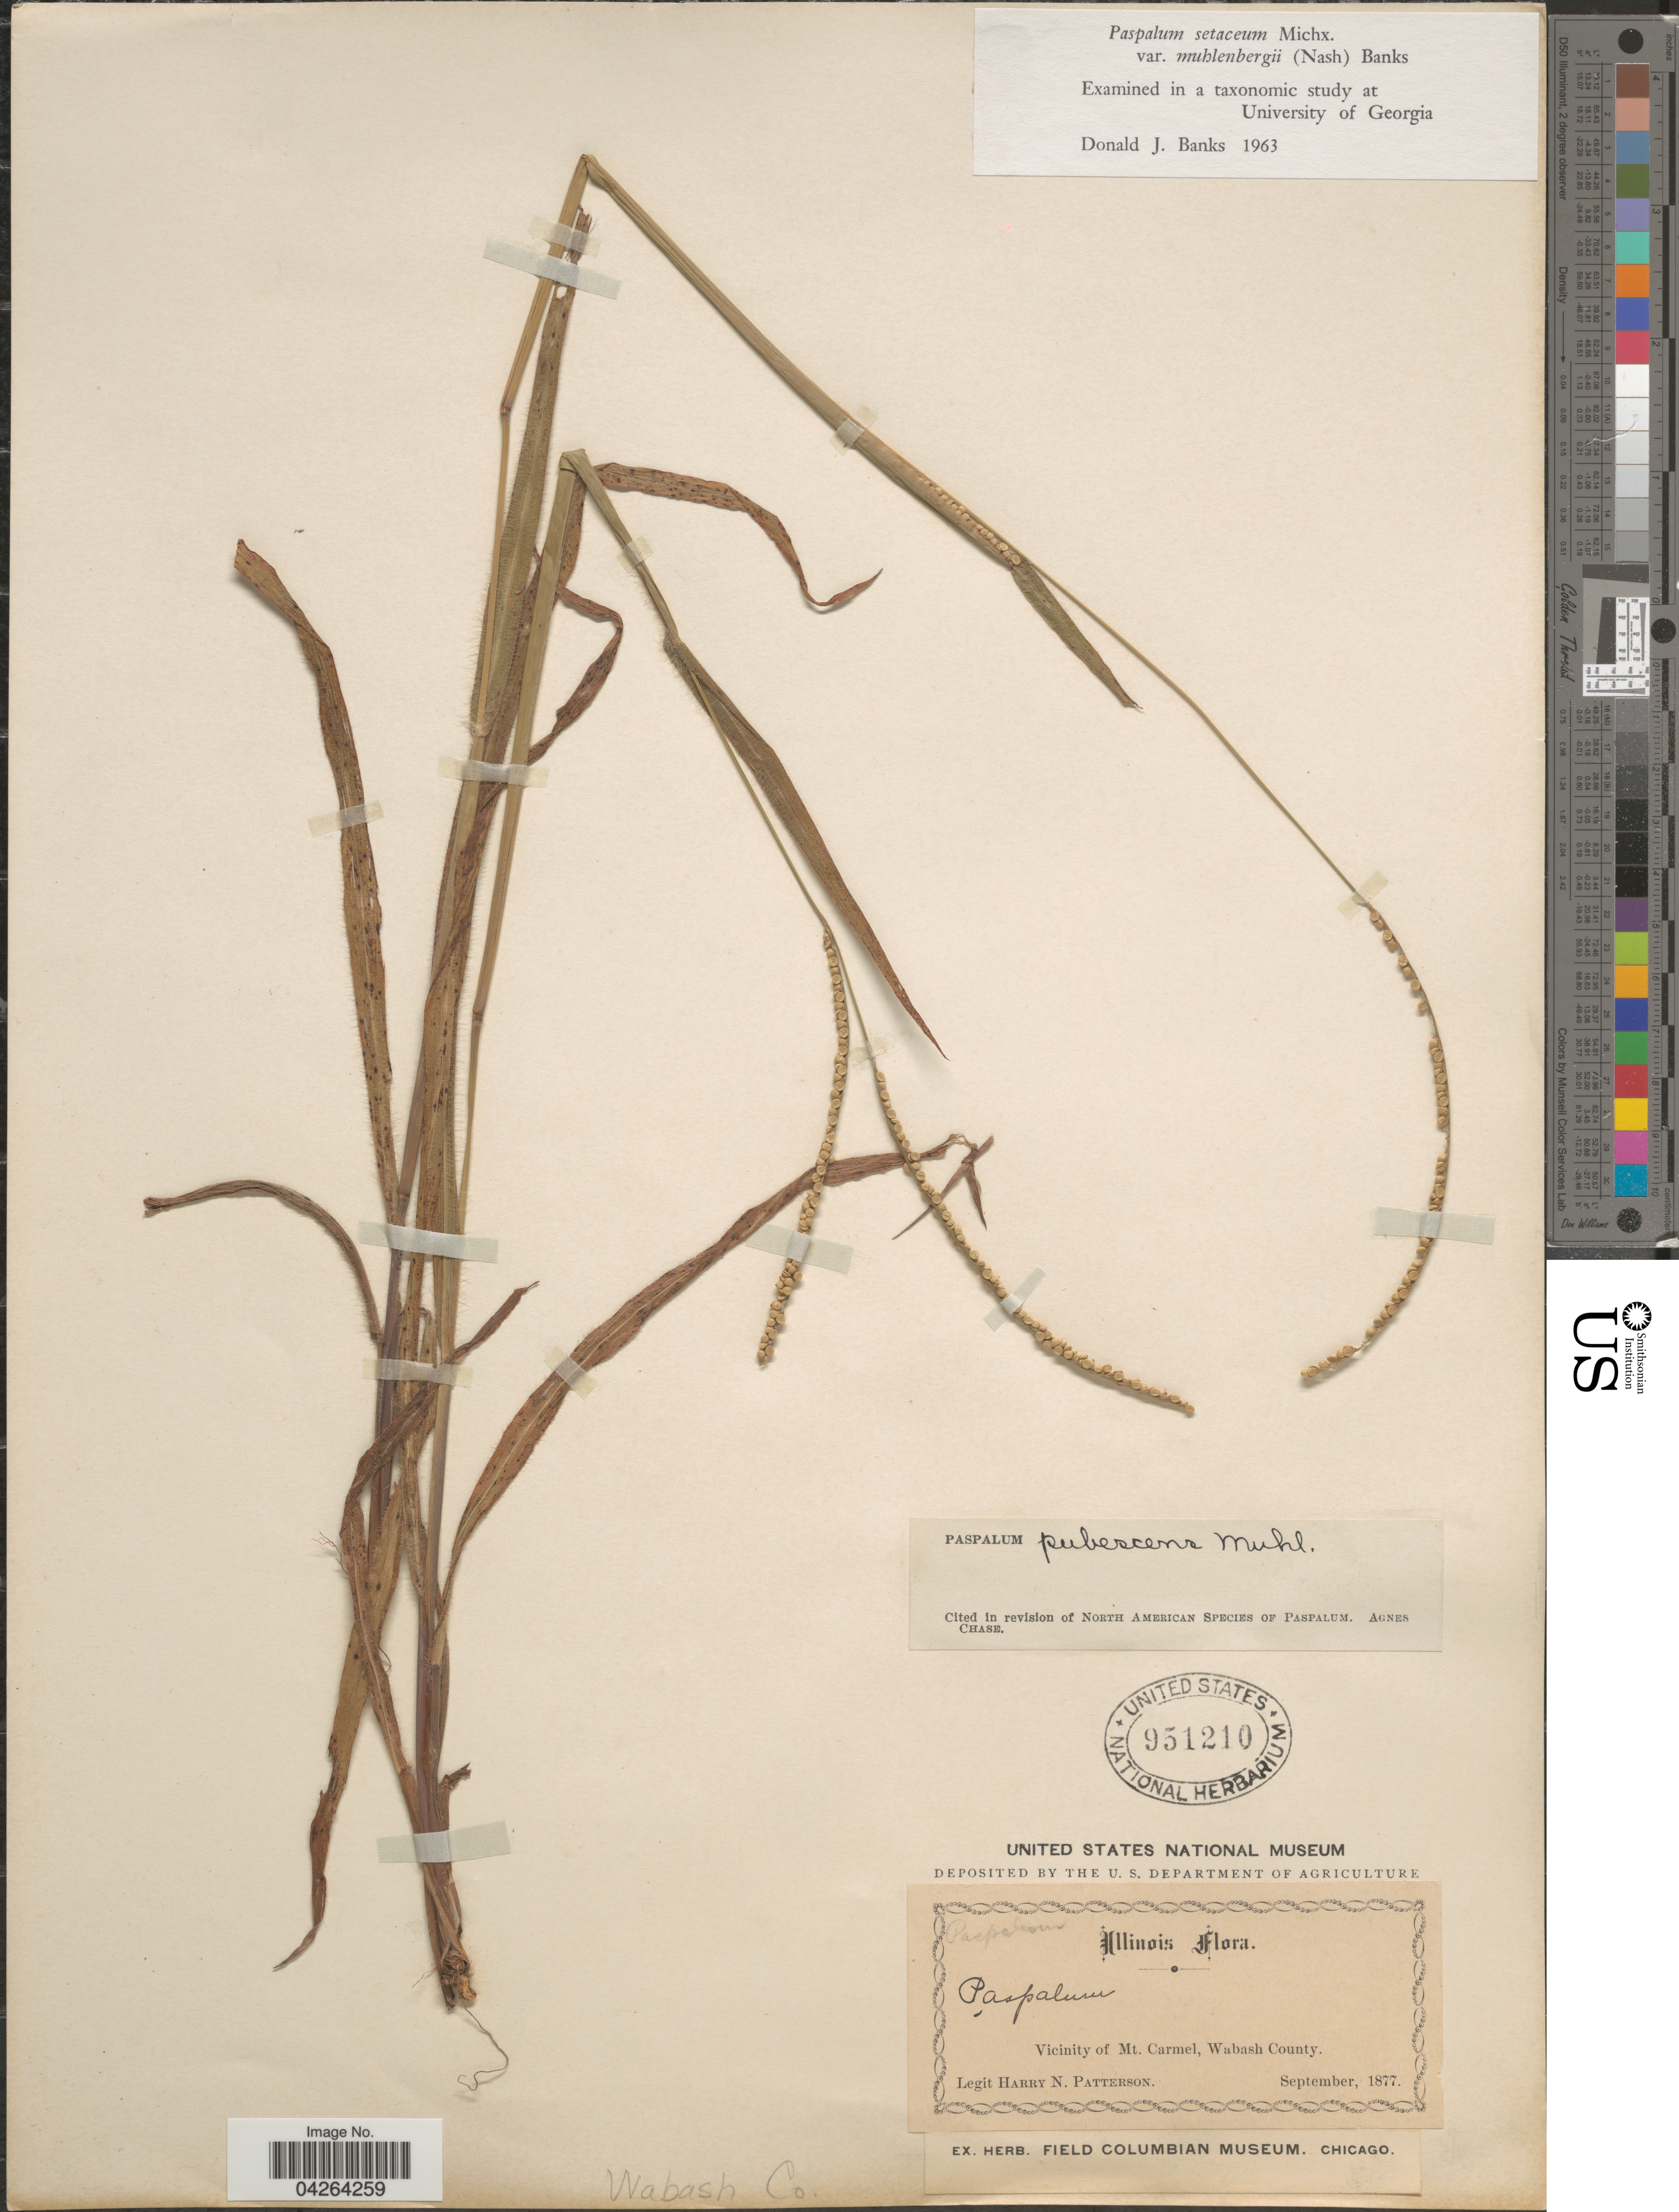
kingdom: Plantae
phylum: Tracheophyta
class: Liliopsida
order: Poales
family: Poaceae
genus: Paspalum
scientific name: Paspalum setaceum var. muhlenbergii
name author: (Nash) D.J. Banks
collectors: H. N. Patterson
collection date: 1877-09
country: United States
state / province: Illinois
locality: Vicinity of Mt. Carmel, Wabash County.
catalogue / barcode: US 951210